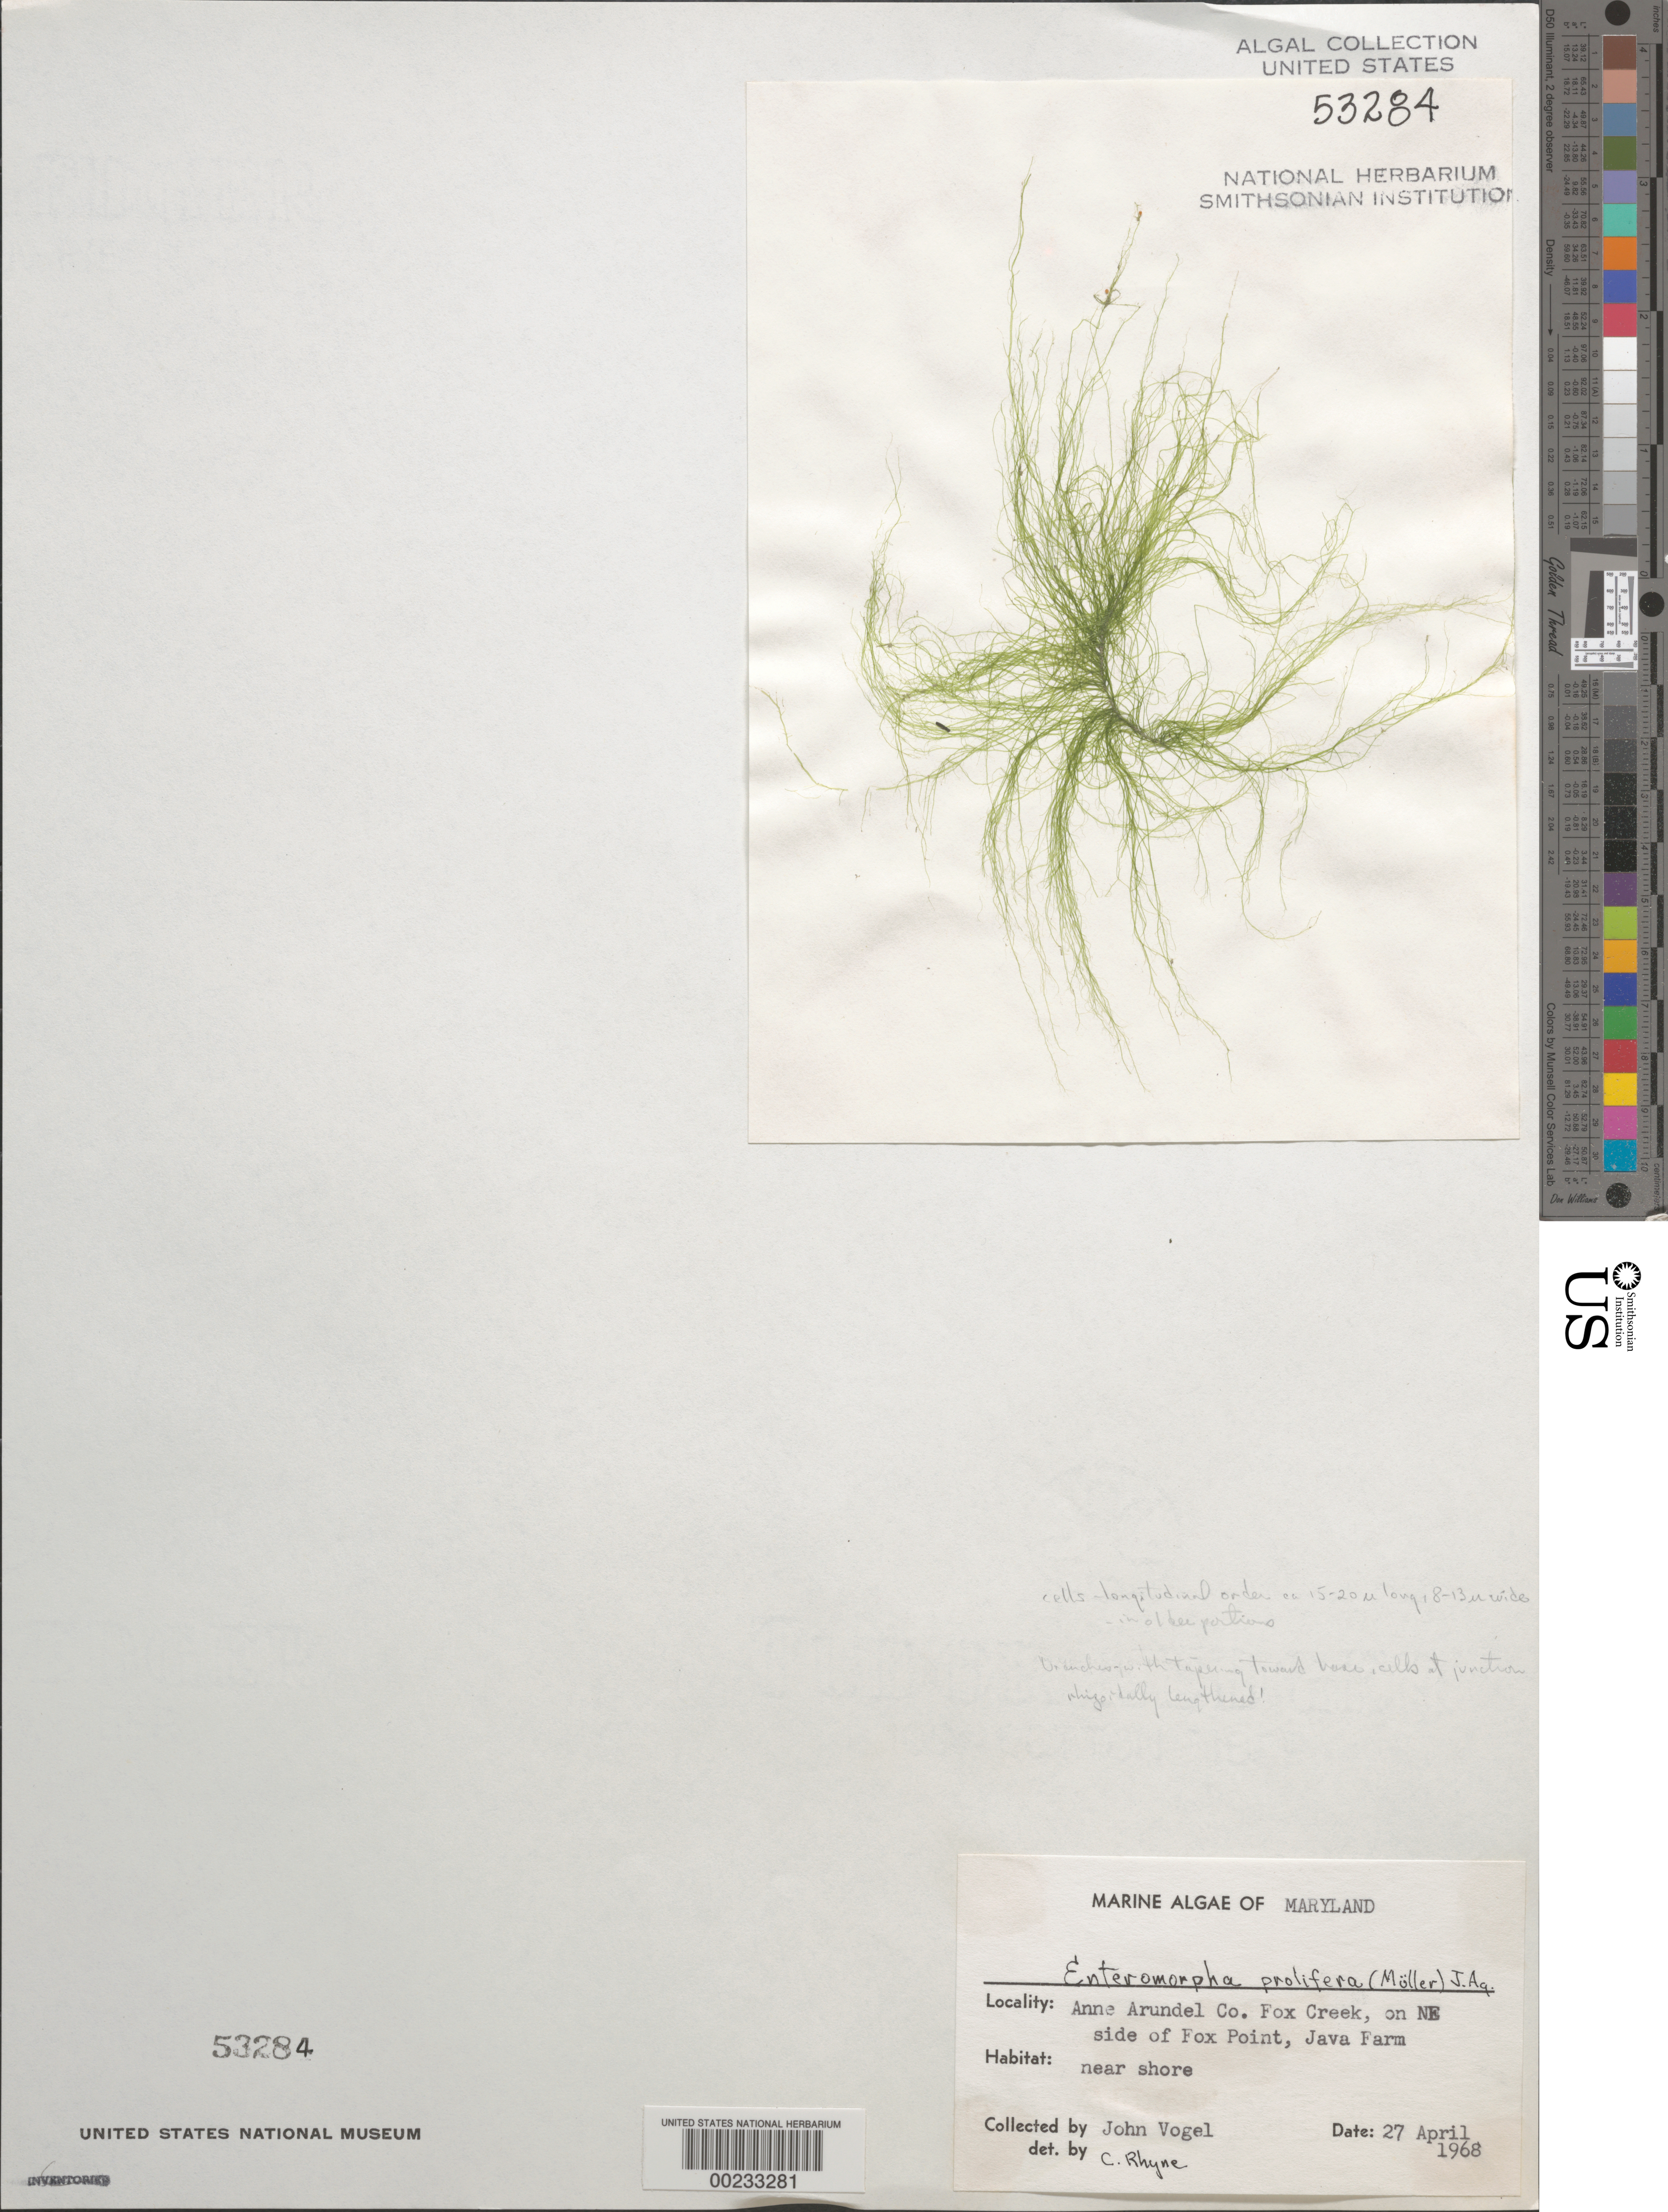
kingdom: Plantae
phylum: Chlorophyta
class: Ulvophyceae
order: Ulvales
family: Ulvaceae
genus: Ulva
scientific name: Ulva prolifera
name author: O.F. Müller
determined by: Algae name updating Project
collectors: J. Vogel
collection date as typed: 27 Apr 1968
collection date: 1968-04-27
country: United States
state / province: Maryland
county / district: Anne Arundel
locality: Fox Point, Fox Creek, Java Farm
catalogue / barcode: US 53284